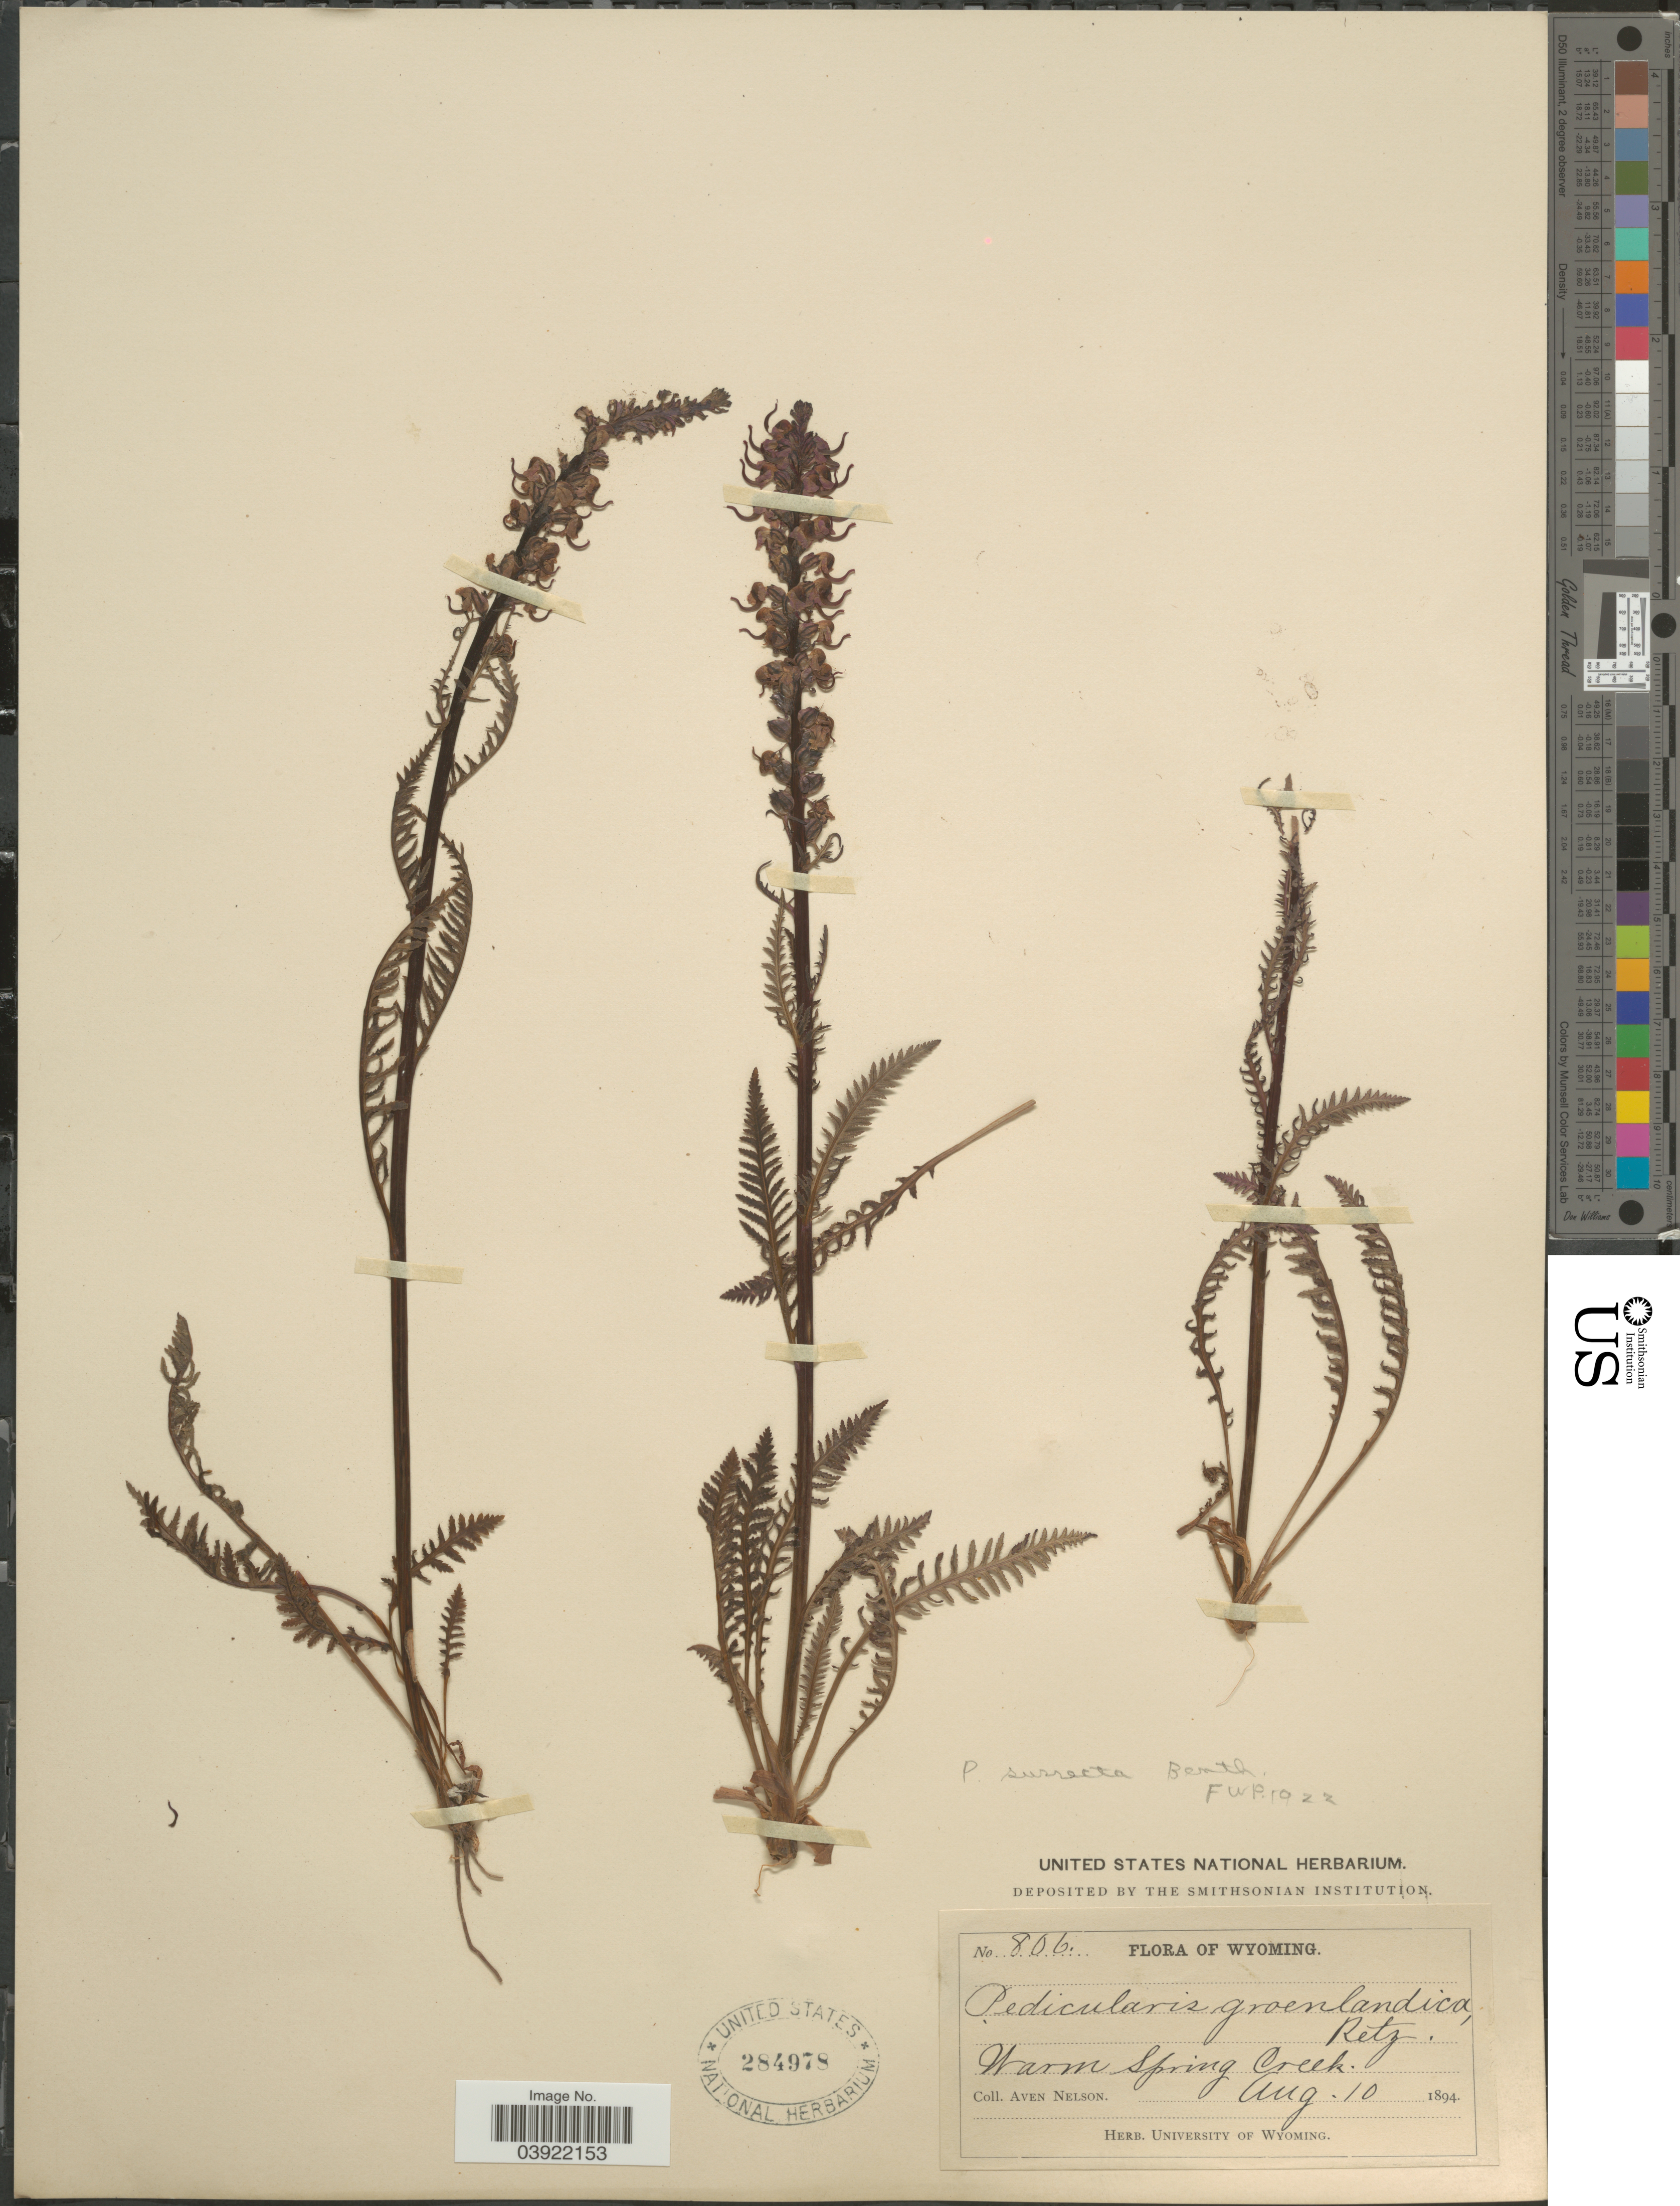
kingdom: Plantae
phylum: Tracheophyta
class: Magnoliopsida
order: Lamiales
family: Orobanchaceae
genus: Pedicularis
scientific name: Pedicularis groenlandica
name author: Retz.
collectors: A. Nelson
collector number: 806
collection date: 1894-08-10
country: United States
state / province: Wyoming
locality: Warm Spring Creek.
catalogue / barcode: US 284978